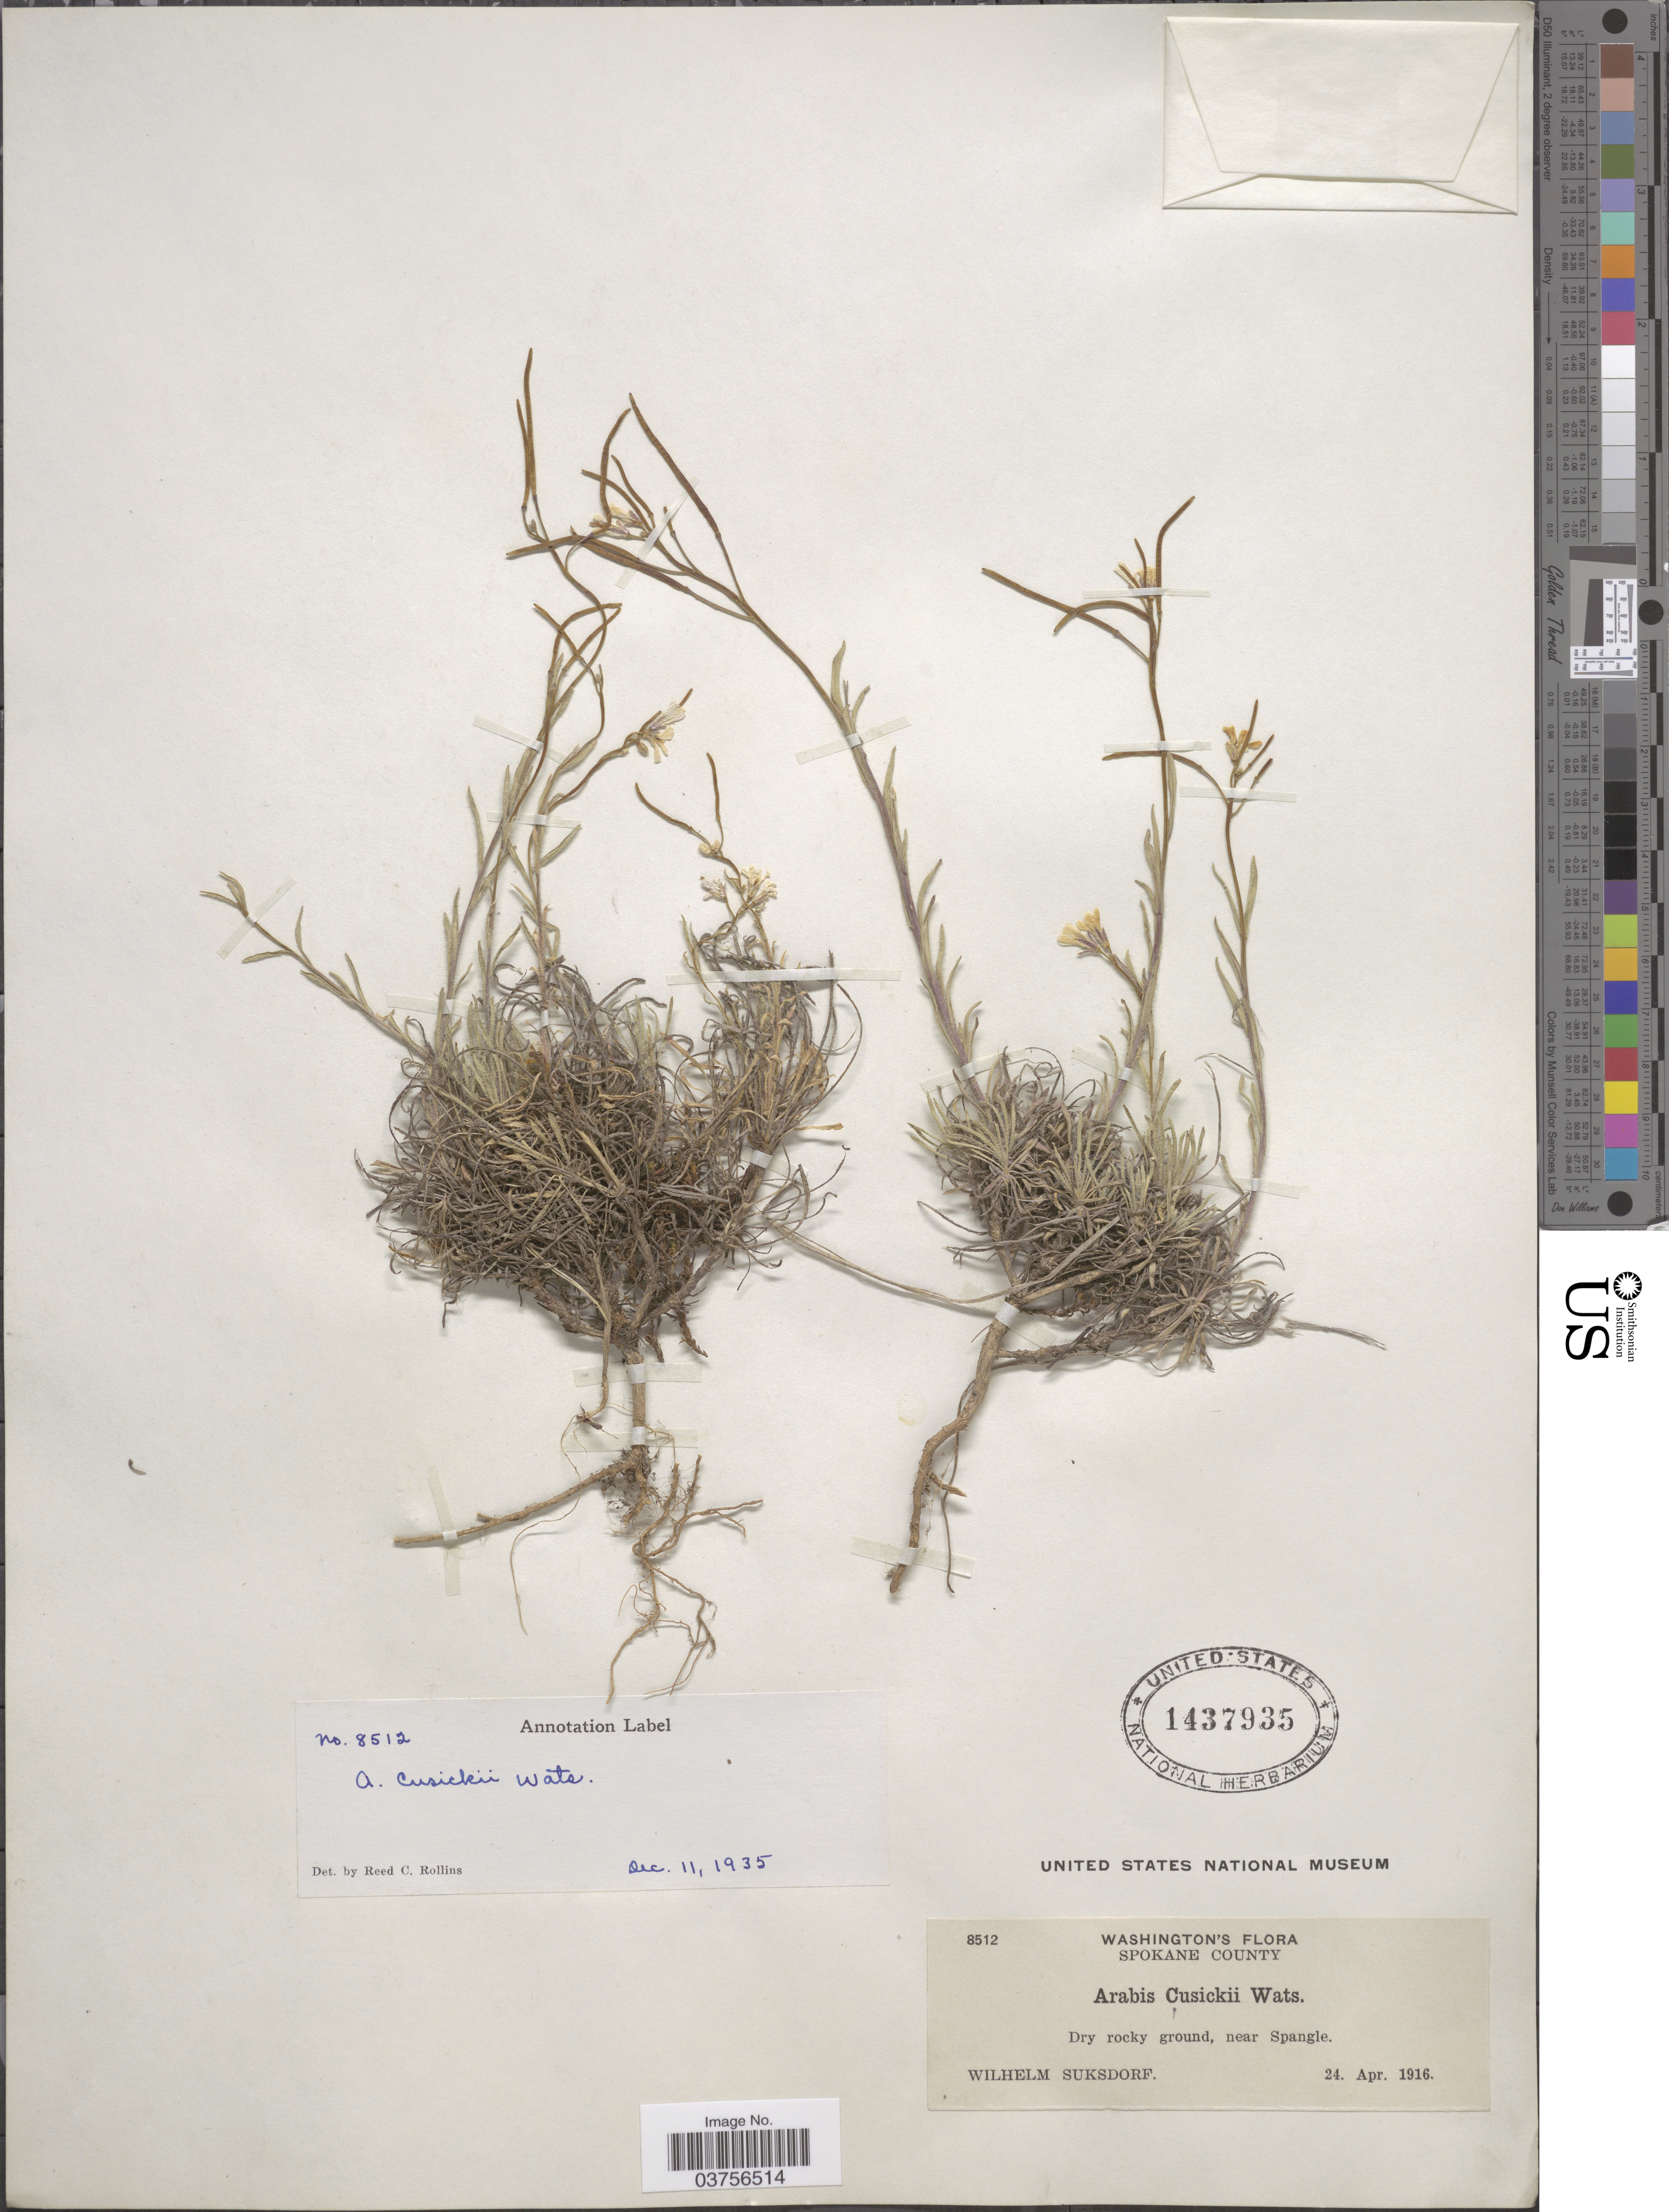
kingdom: Plantae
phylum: Tracheophyta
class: Magnoliopsida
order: Brassicales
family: Brassicaceae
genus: Arabis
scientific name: Arabis cusickii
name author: S. Watson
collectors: W. N. Suksdorf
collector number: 8512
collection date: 1916-04-24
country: United States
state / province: Washington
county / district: Spokane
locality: Spokane County. Near Spangle.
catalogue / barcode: US 1437935